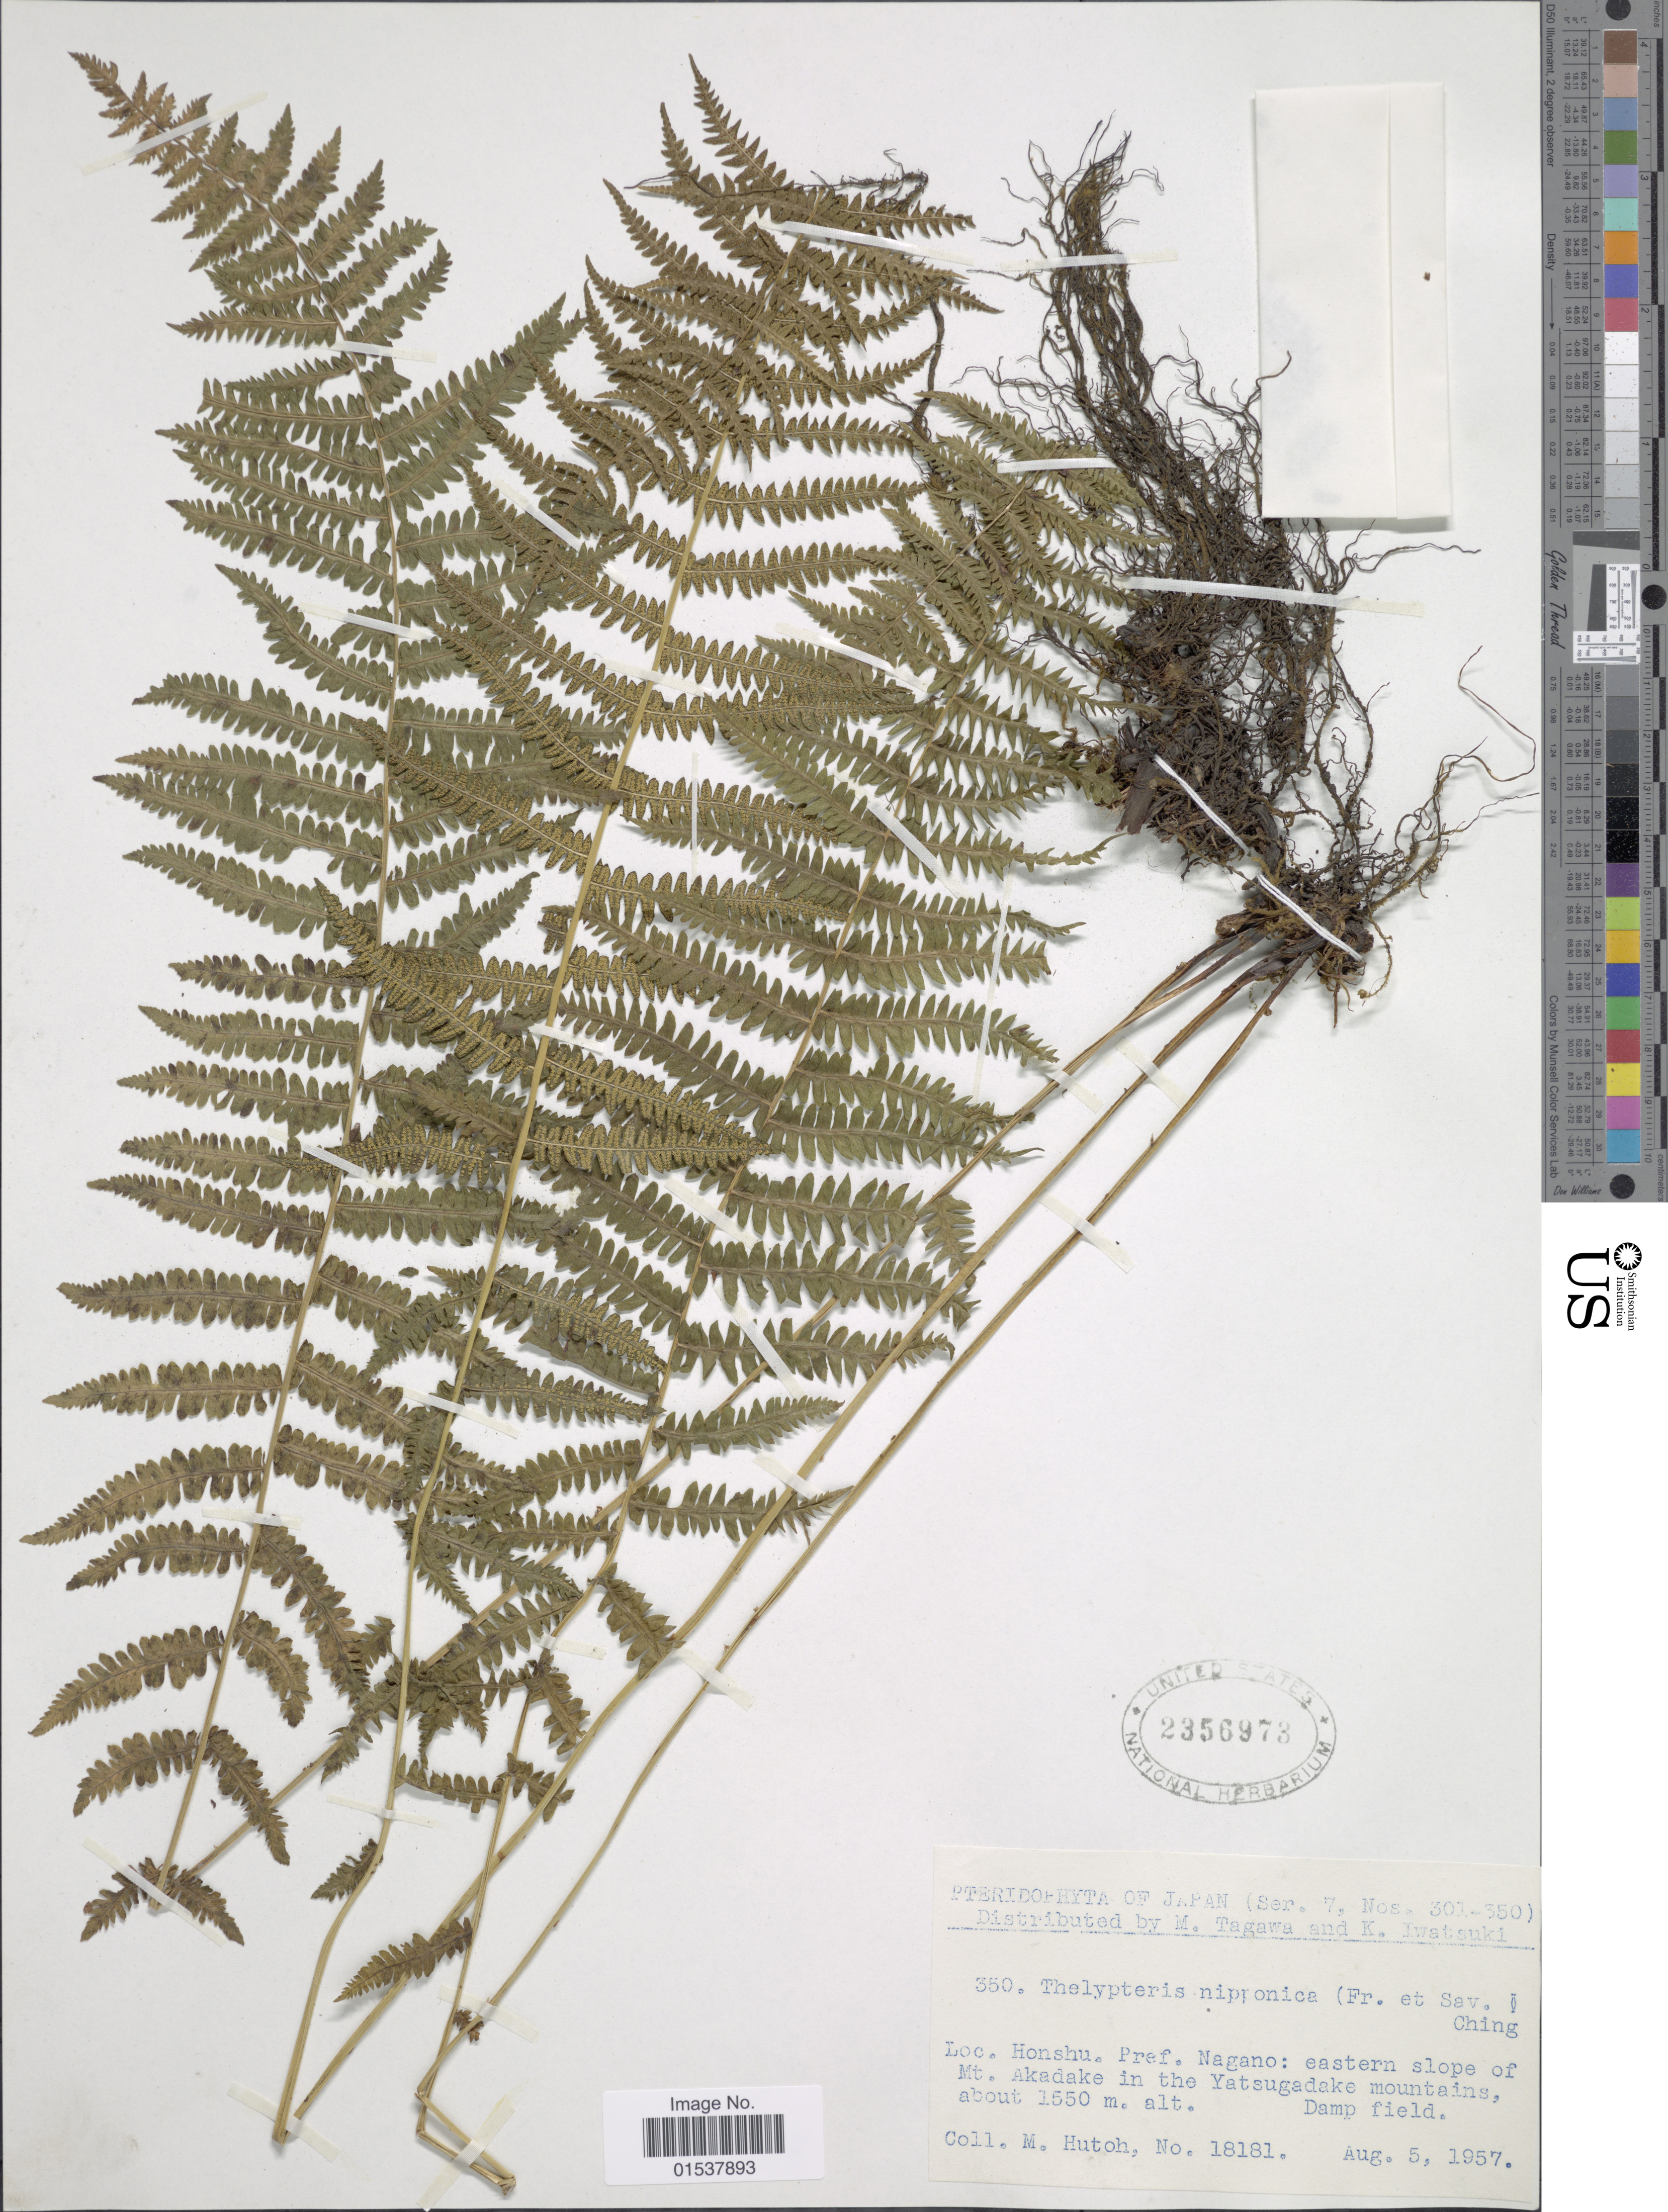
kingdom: Plantae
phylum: Tracheophyta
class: Polypodiopsida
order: Polypodiales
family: Thelypteridaceae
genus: Parathelypteris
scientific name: Parathelypteris nipponica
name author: (Franch. & Sav.) Ching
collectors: M. Hutoh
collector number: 18181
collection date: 1957-08-05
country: Japan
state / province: Nagano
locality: Honshu. Pref. Nagano: eastern slope of Mt. Akadake in the Yatsugadake mountains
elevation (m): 1550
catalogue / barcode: US 2356973